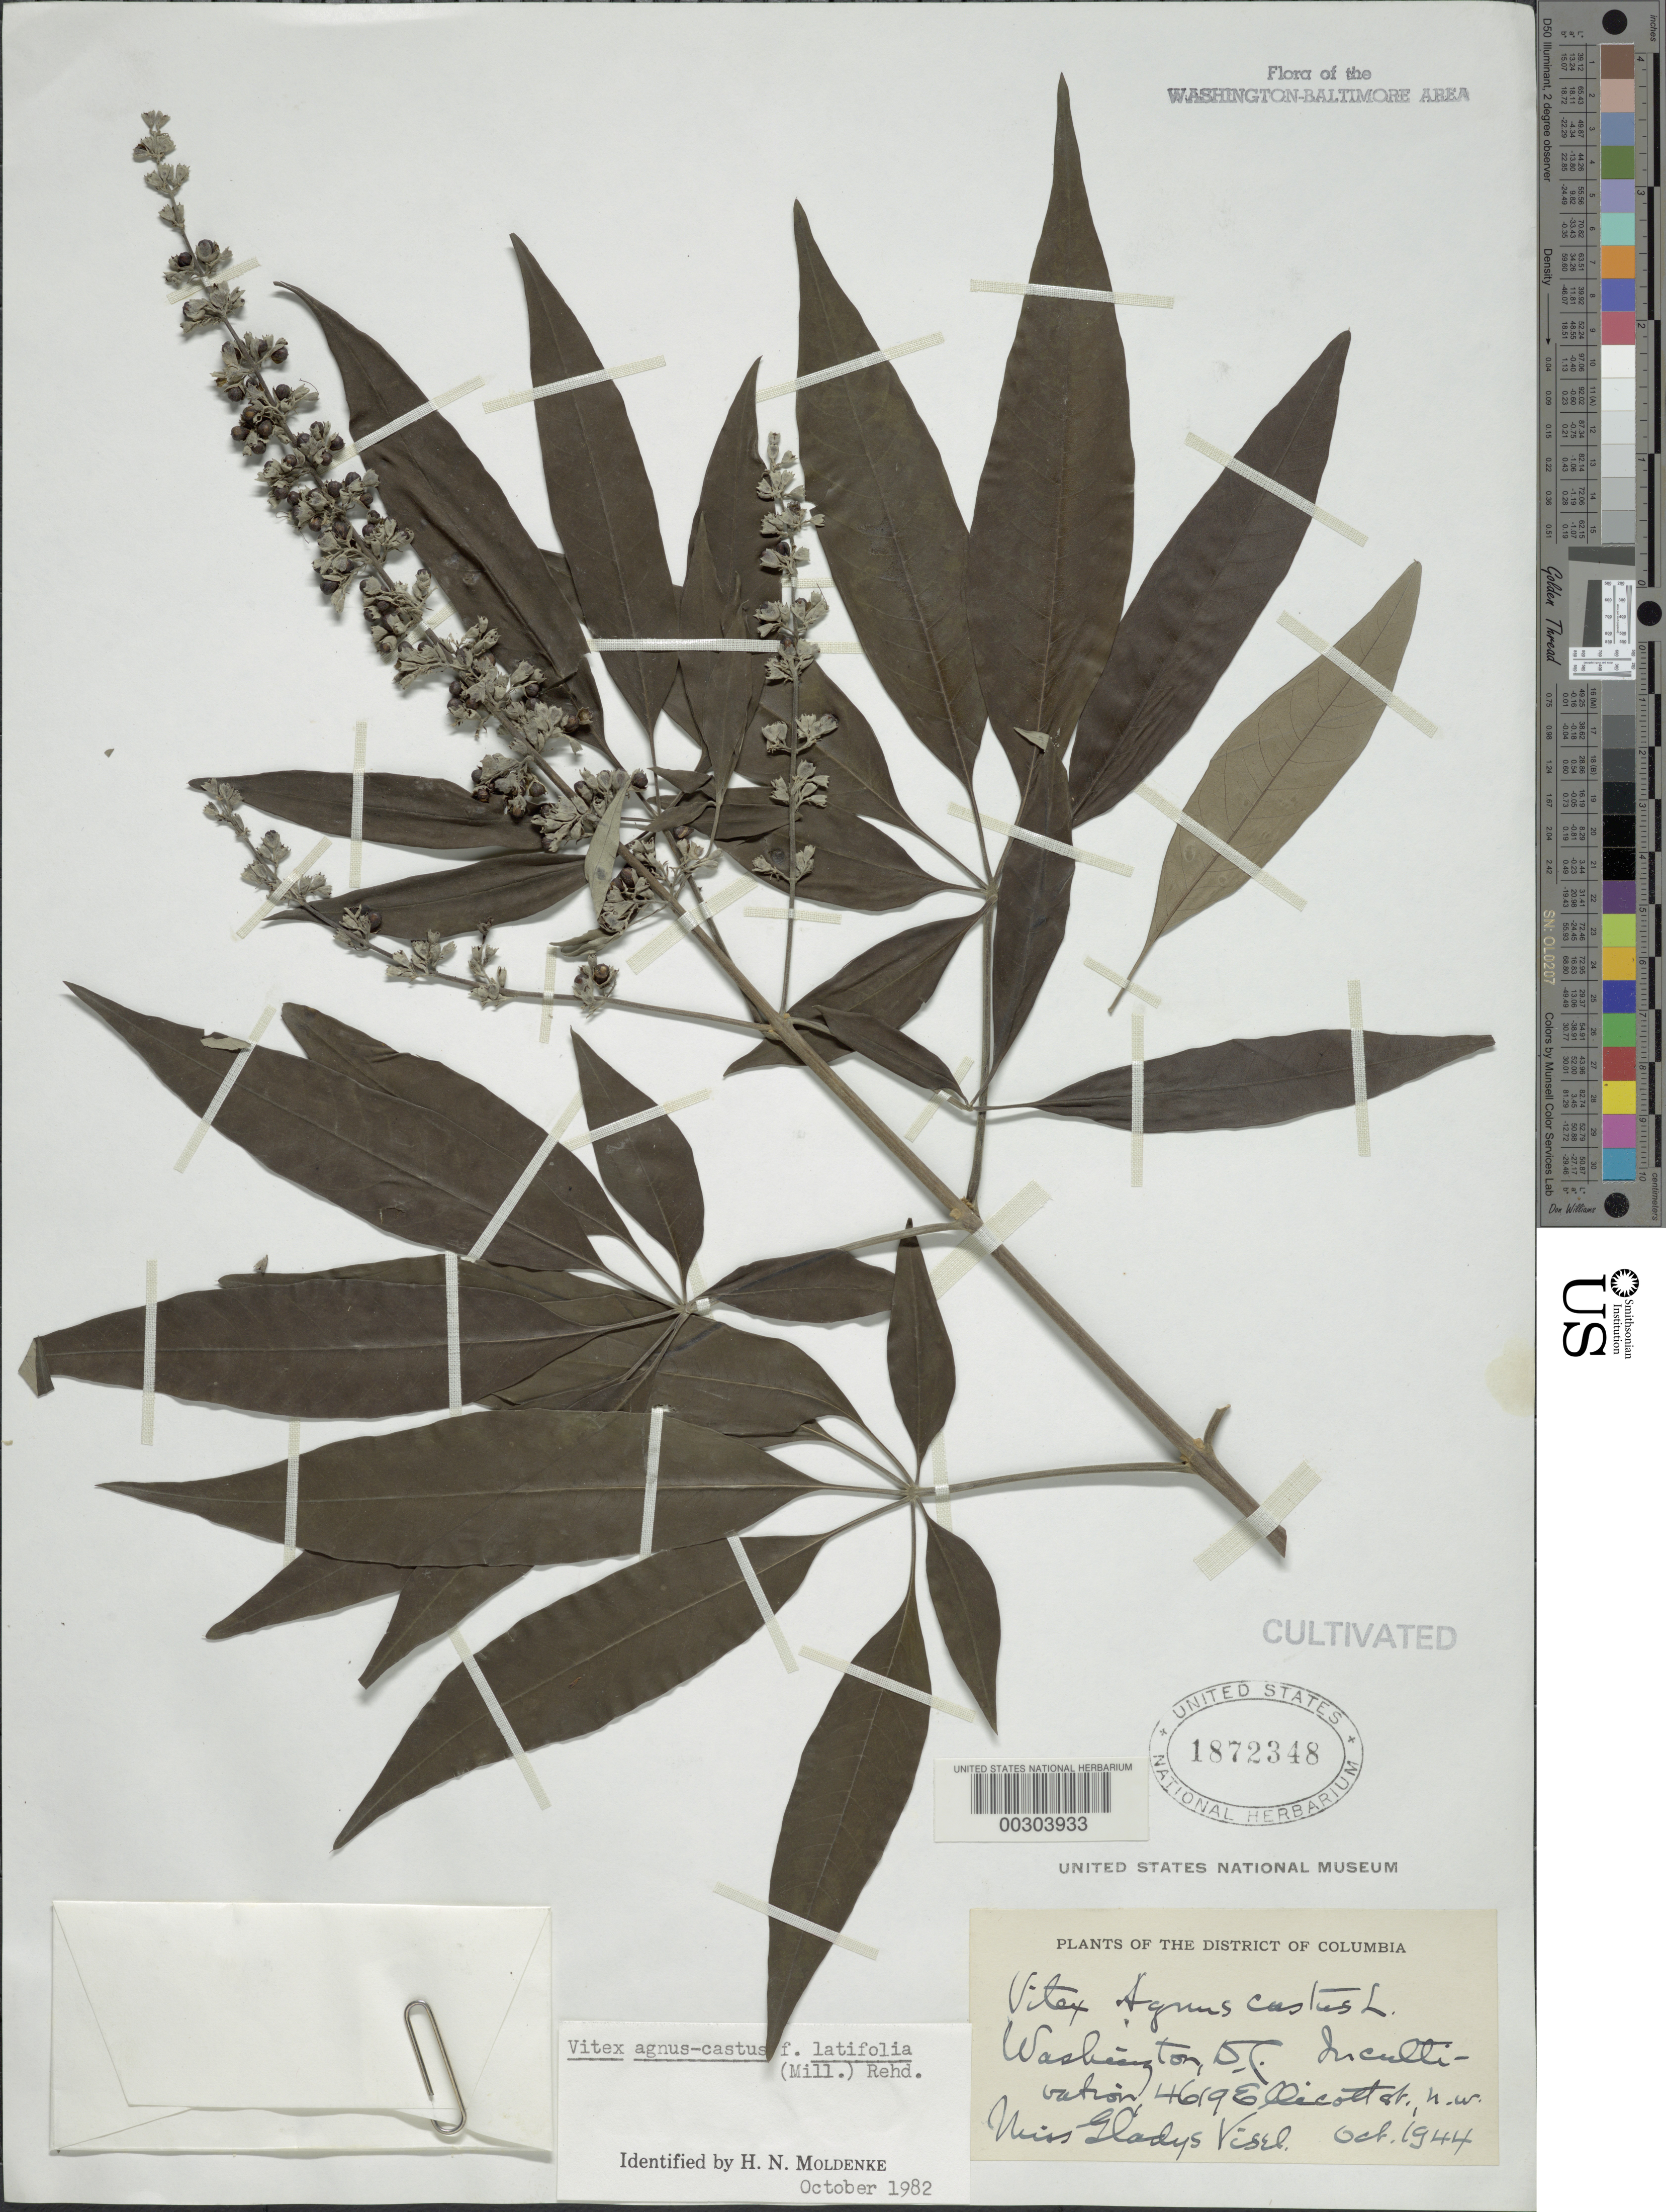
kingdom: Plantae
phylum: Tracheophyta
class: Magnoliopsida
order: Lamiales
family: Lamiaceae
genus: Vitex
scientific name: Vitex agnus-castus f. latifolia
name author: (Mill.) Rehder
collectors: G. Visel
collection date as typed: Oct 1944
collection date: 1944-10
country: United States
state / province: District of Columbia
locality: Washington, 4619 Ellicott St NW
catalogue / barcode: US 1872348